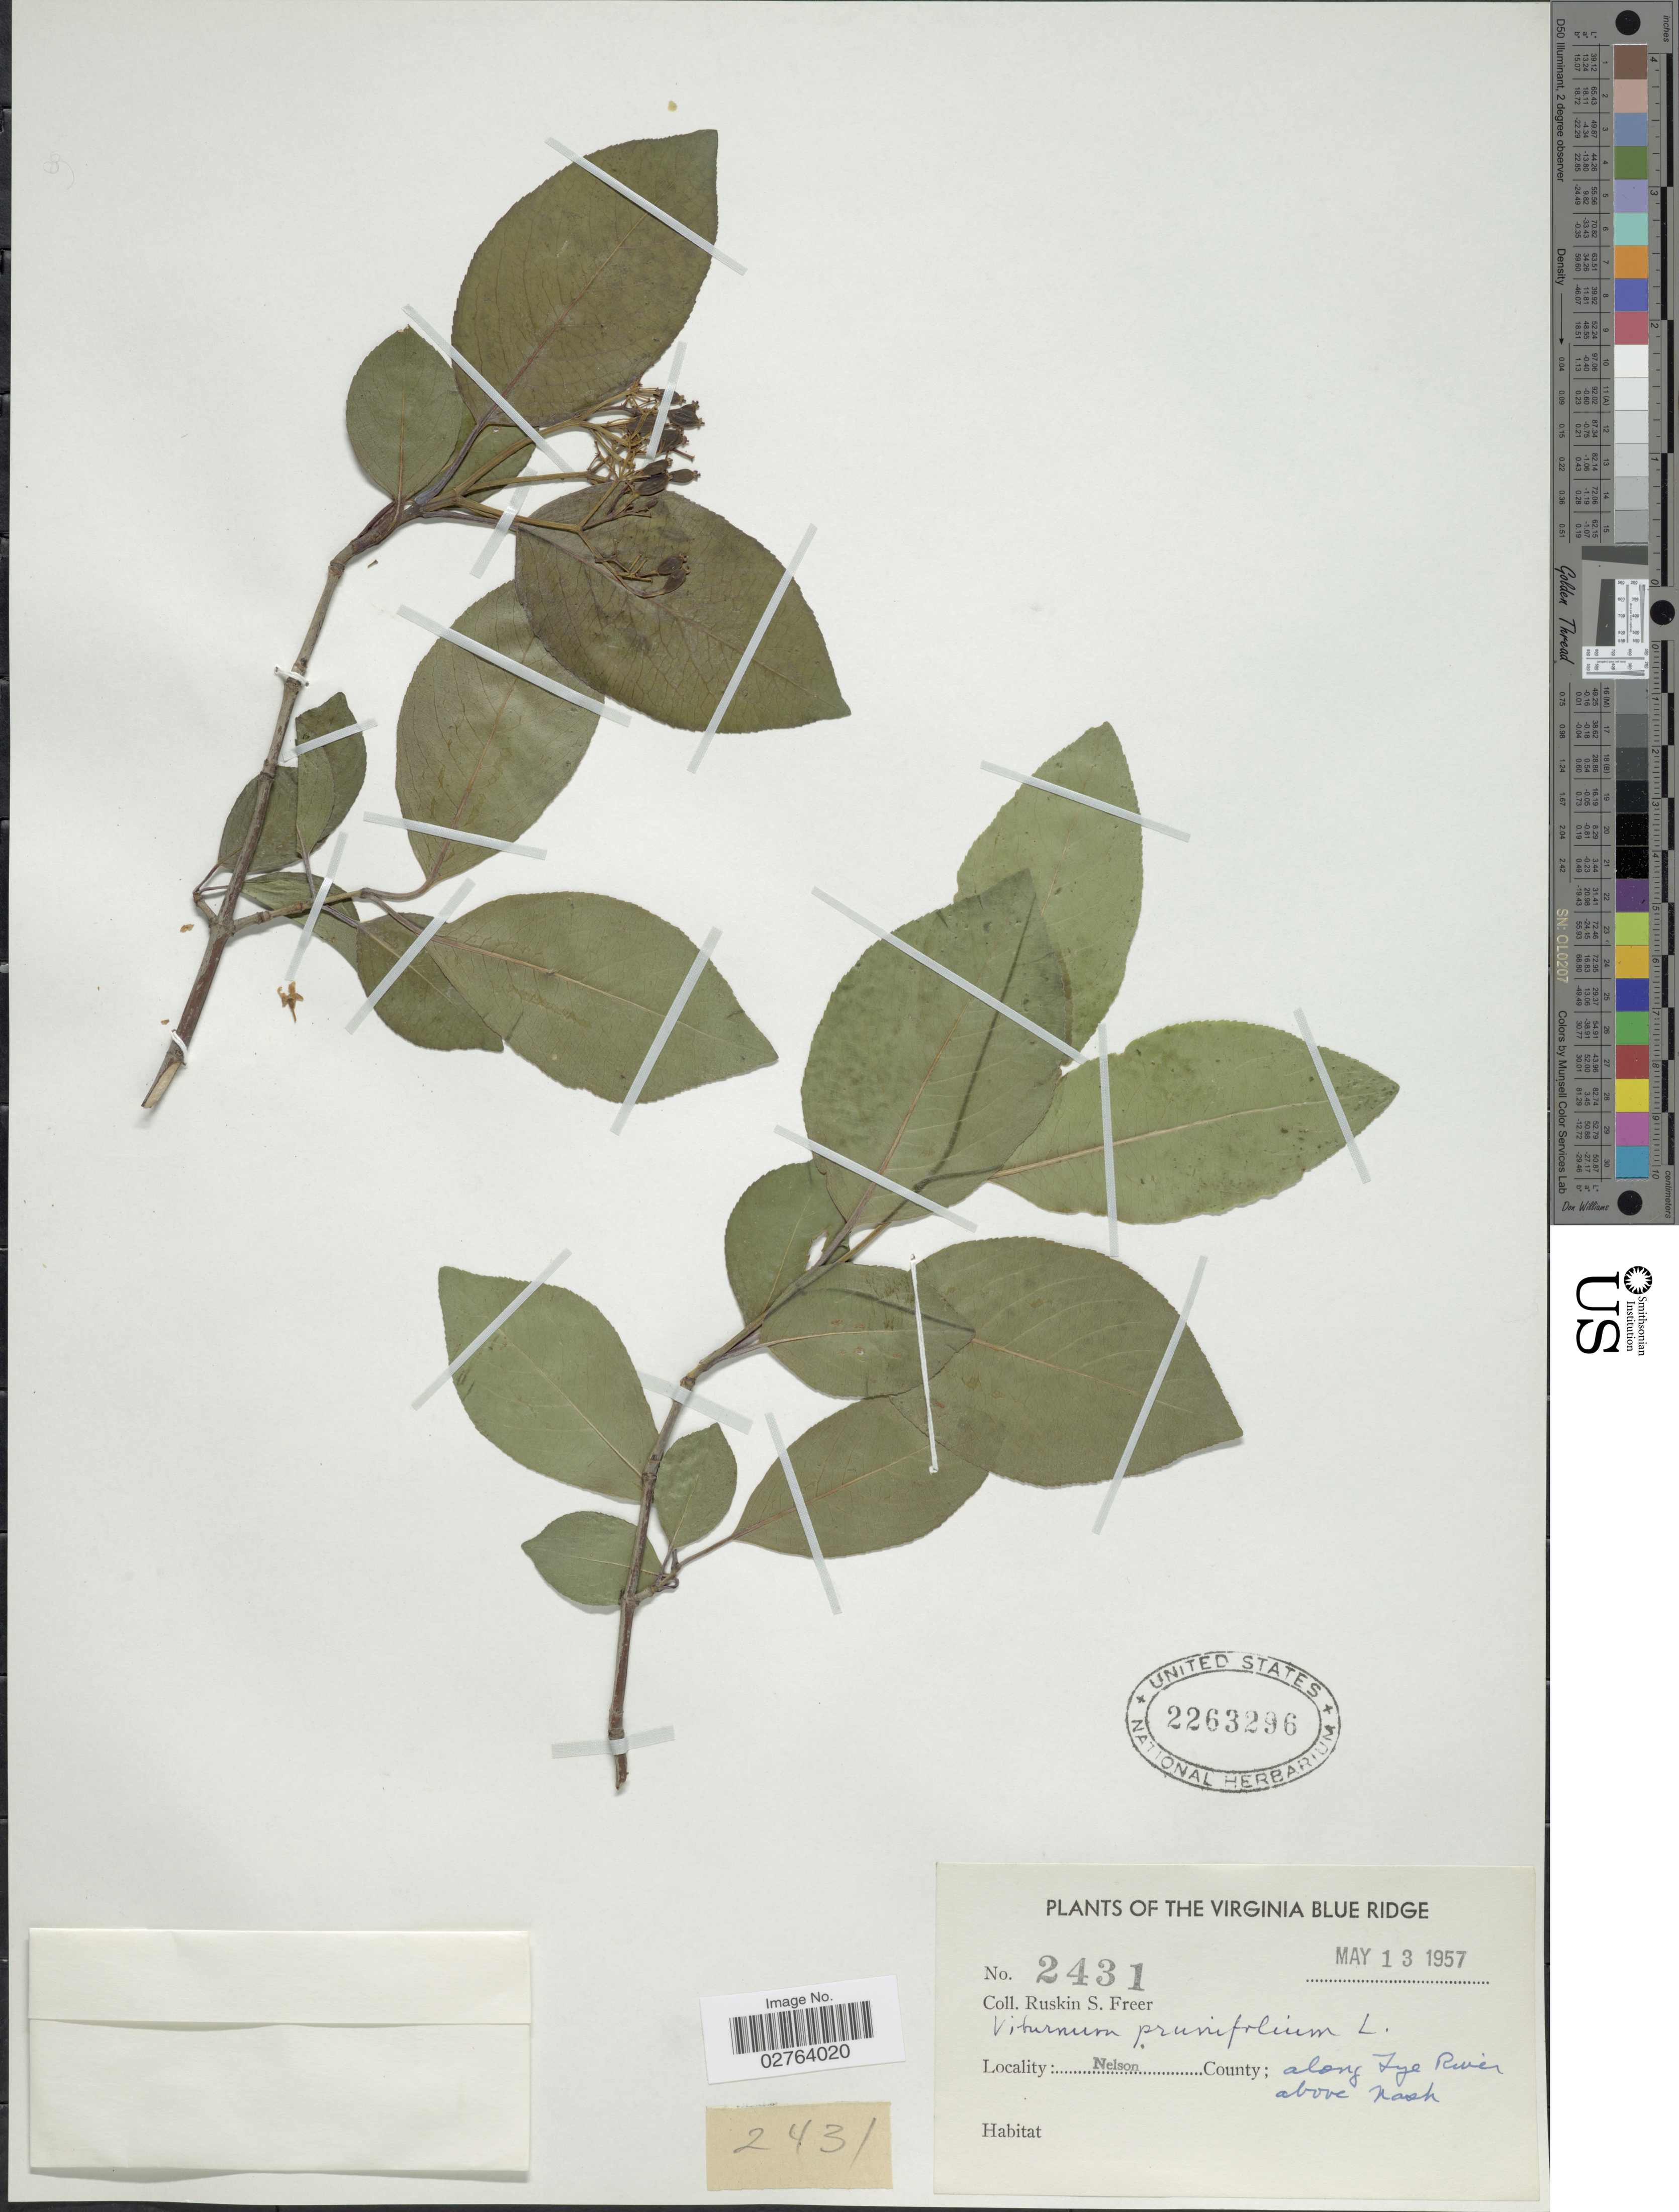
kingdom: Plantae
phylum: Tracheophyta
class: Magnoliopsida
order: Dipsacales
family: Viburnaceae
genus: Viburnum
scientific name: Viburnum prunifolium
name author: L.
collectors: R. Freer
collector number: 2431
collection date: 1957-05-13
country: United States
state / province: Virginia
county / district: Nelson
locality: The Virginia Blue Ridge. Nelson County; along Tye River above Nash.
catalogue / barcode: US 2263296